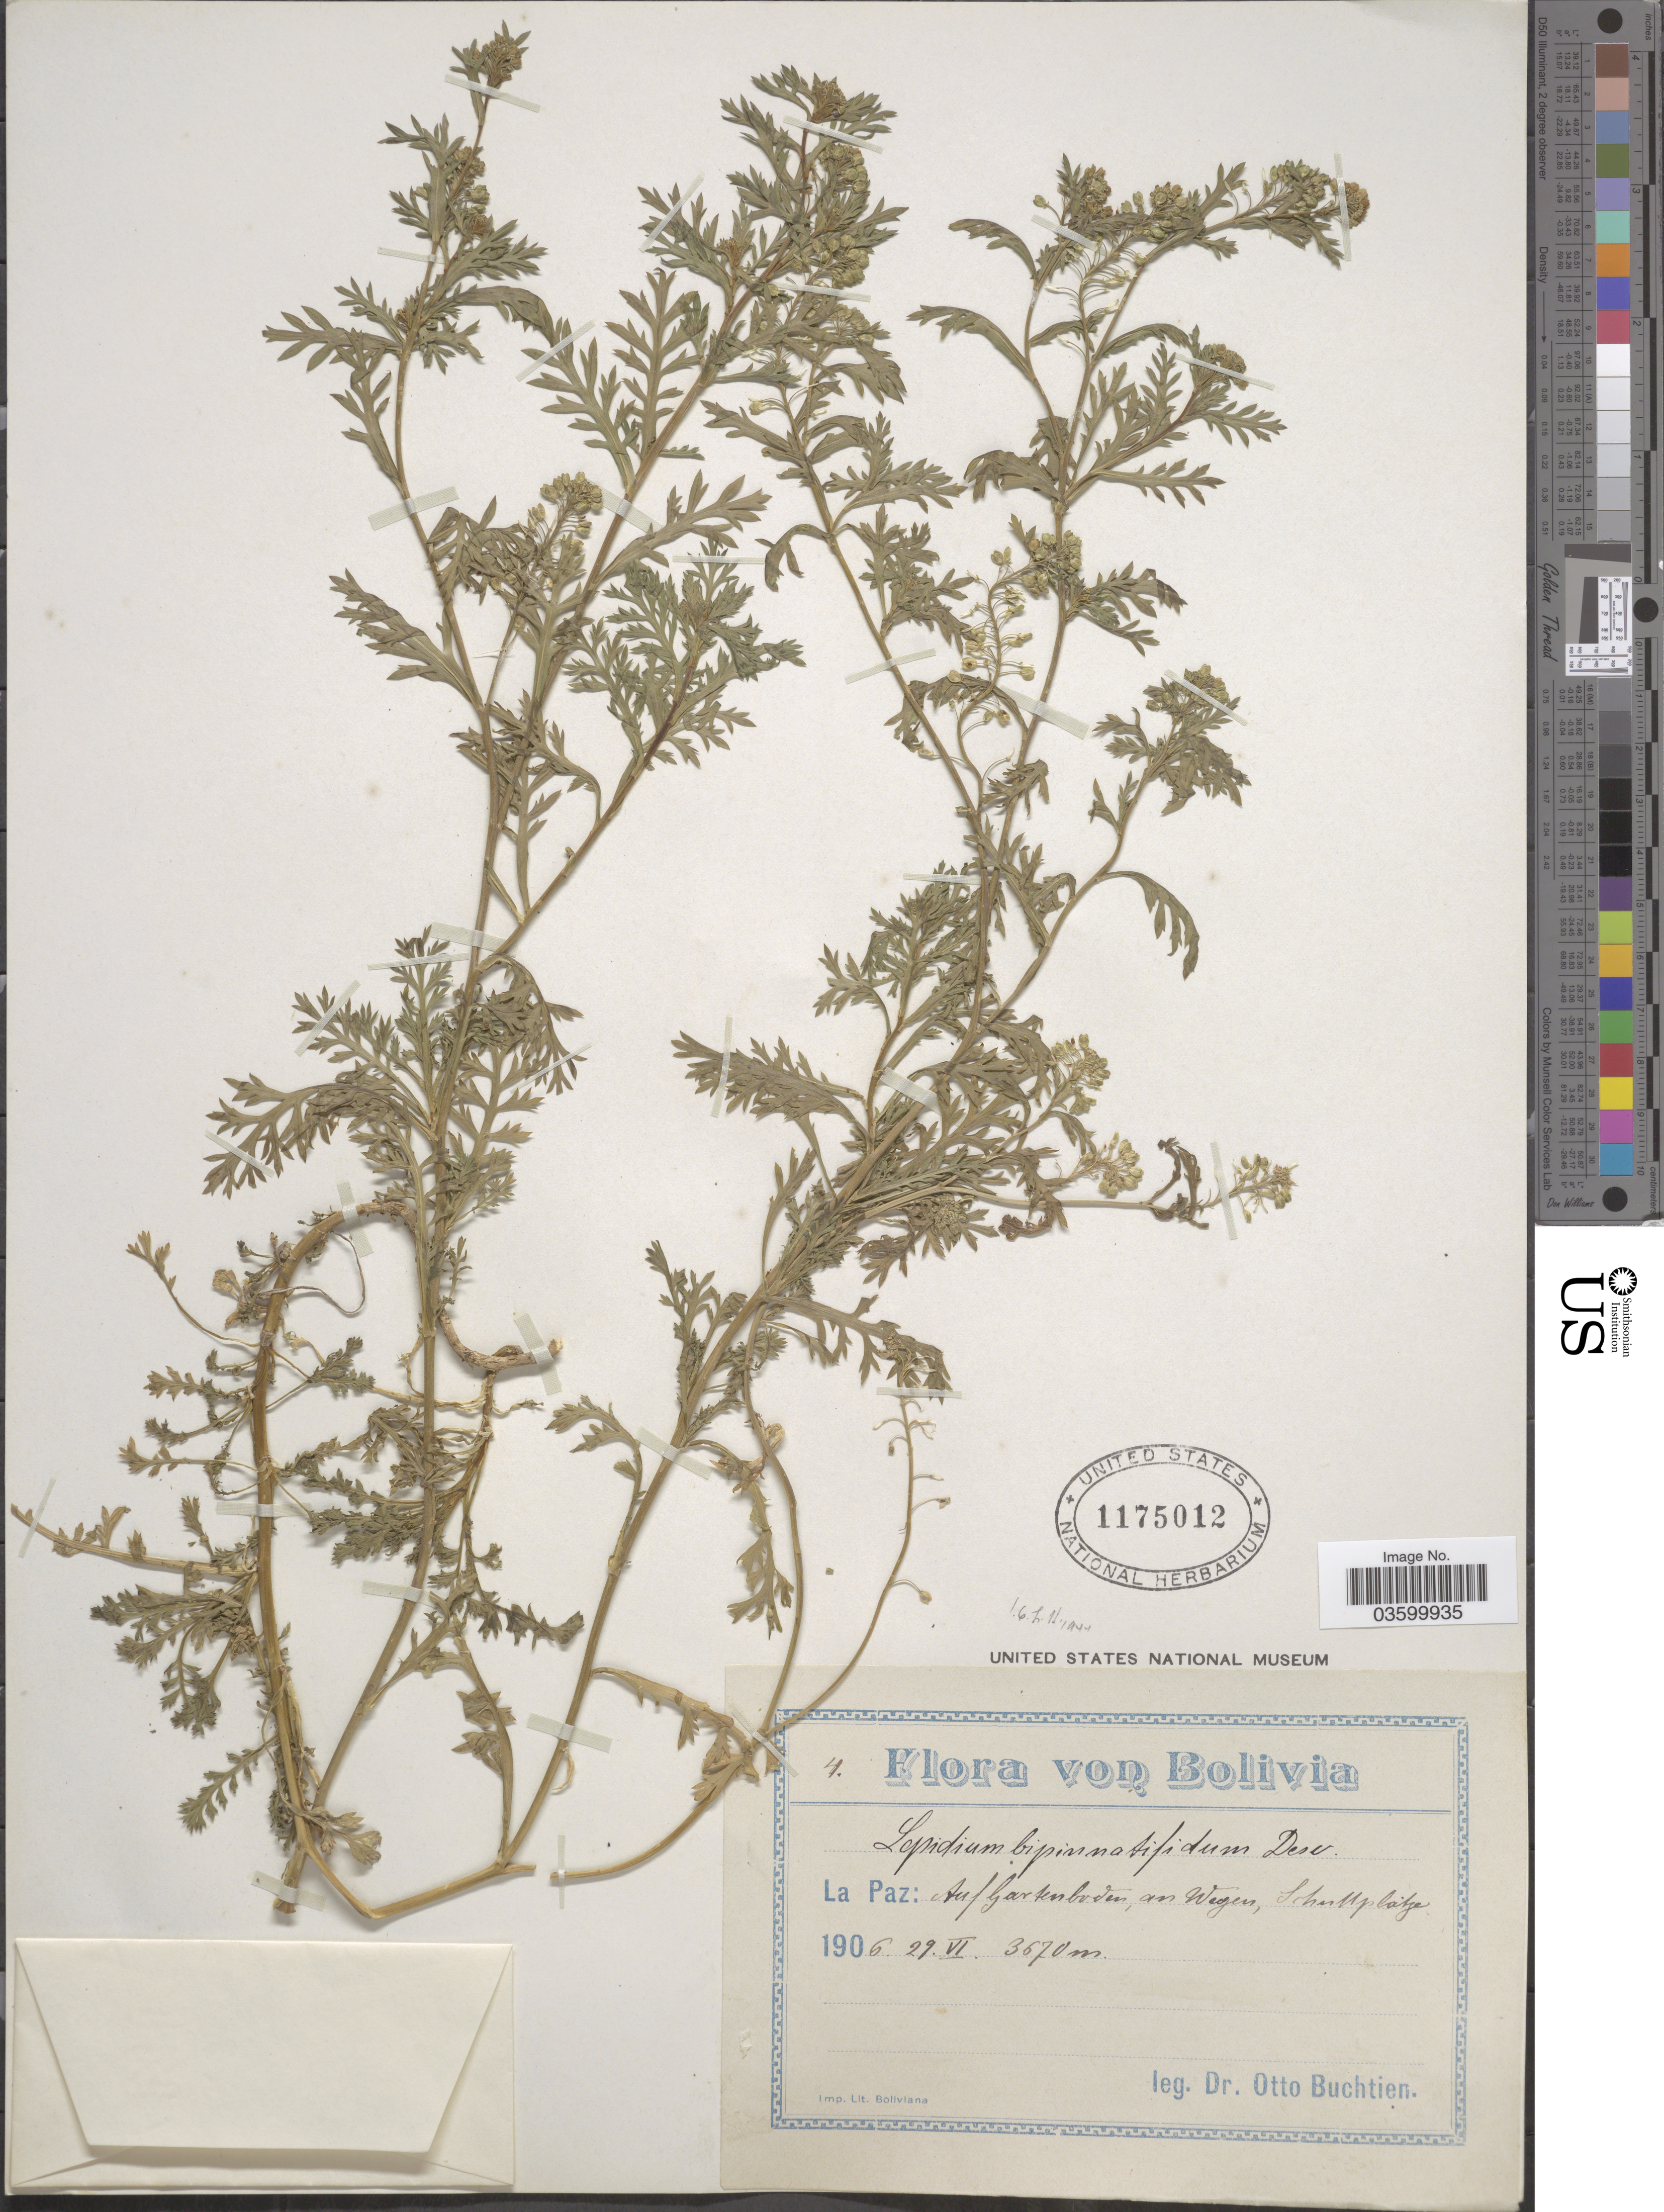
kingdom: Plantae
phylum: Tracheophyta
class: Magnoliopsida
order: Brassicales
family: Brassicaceae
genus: Lepidium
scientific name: Lepidium bipinnatifidum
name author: Desv.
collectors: O. Buchtien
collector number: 4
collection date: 1906-06-29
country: Bolivia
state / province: La Paz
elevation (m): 3670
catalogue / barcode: US 1175012